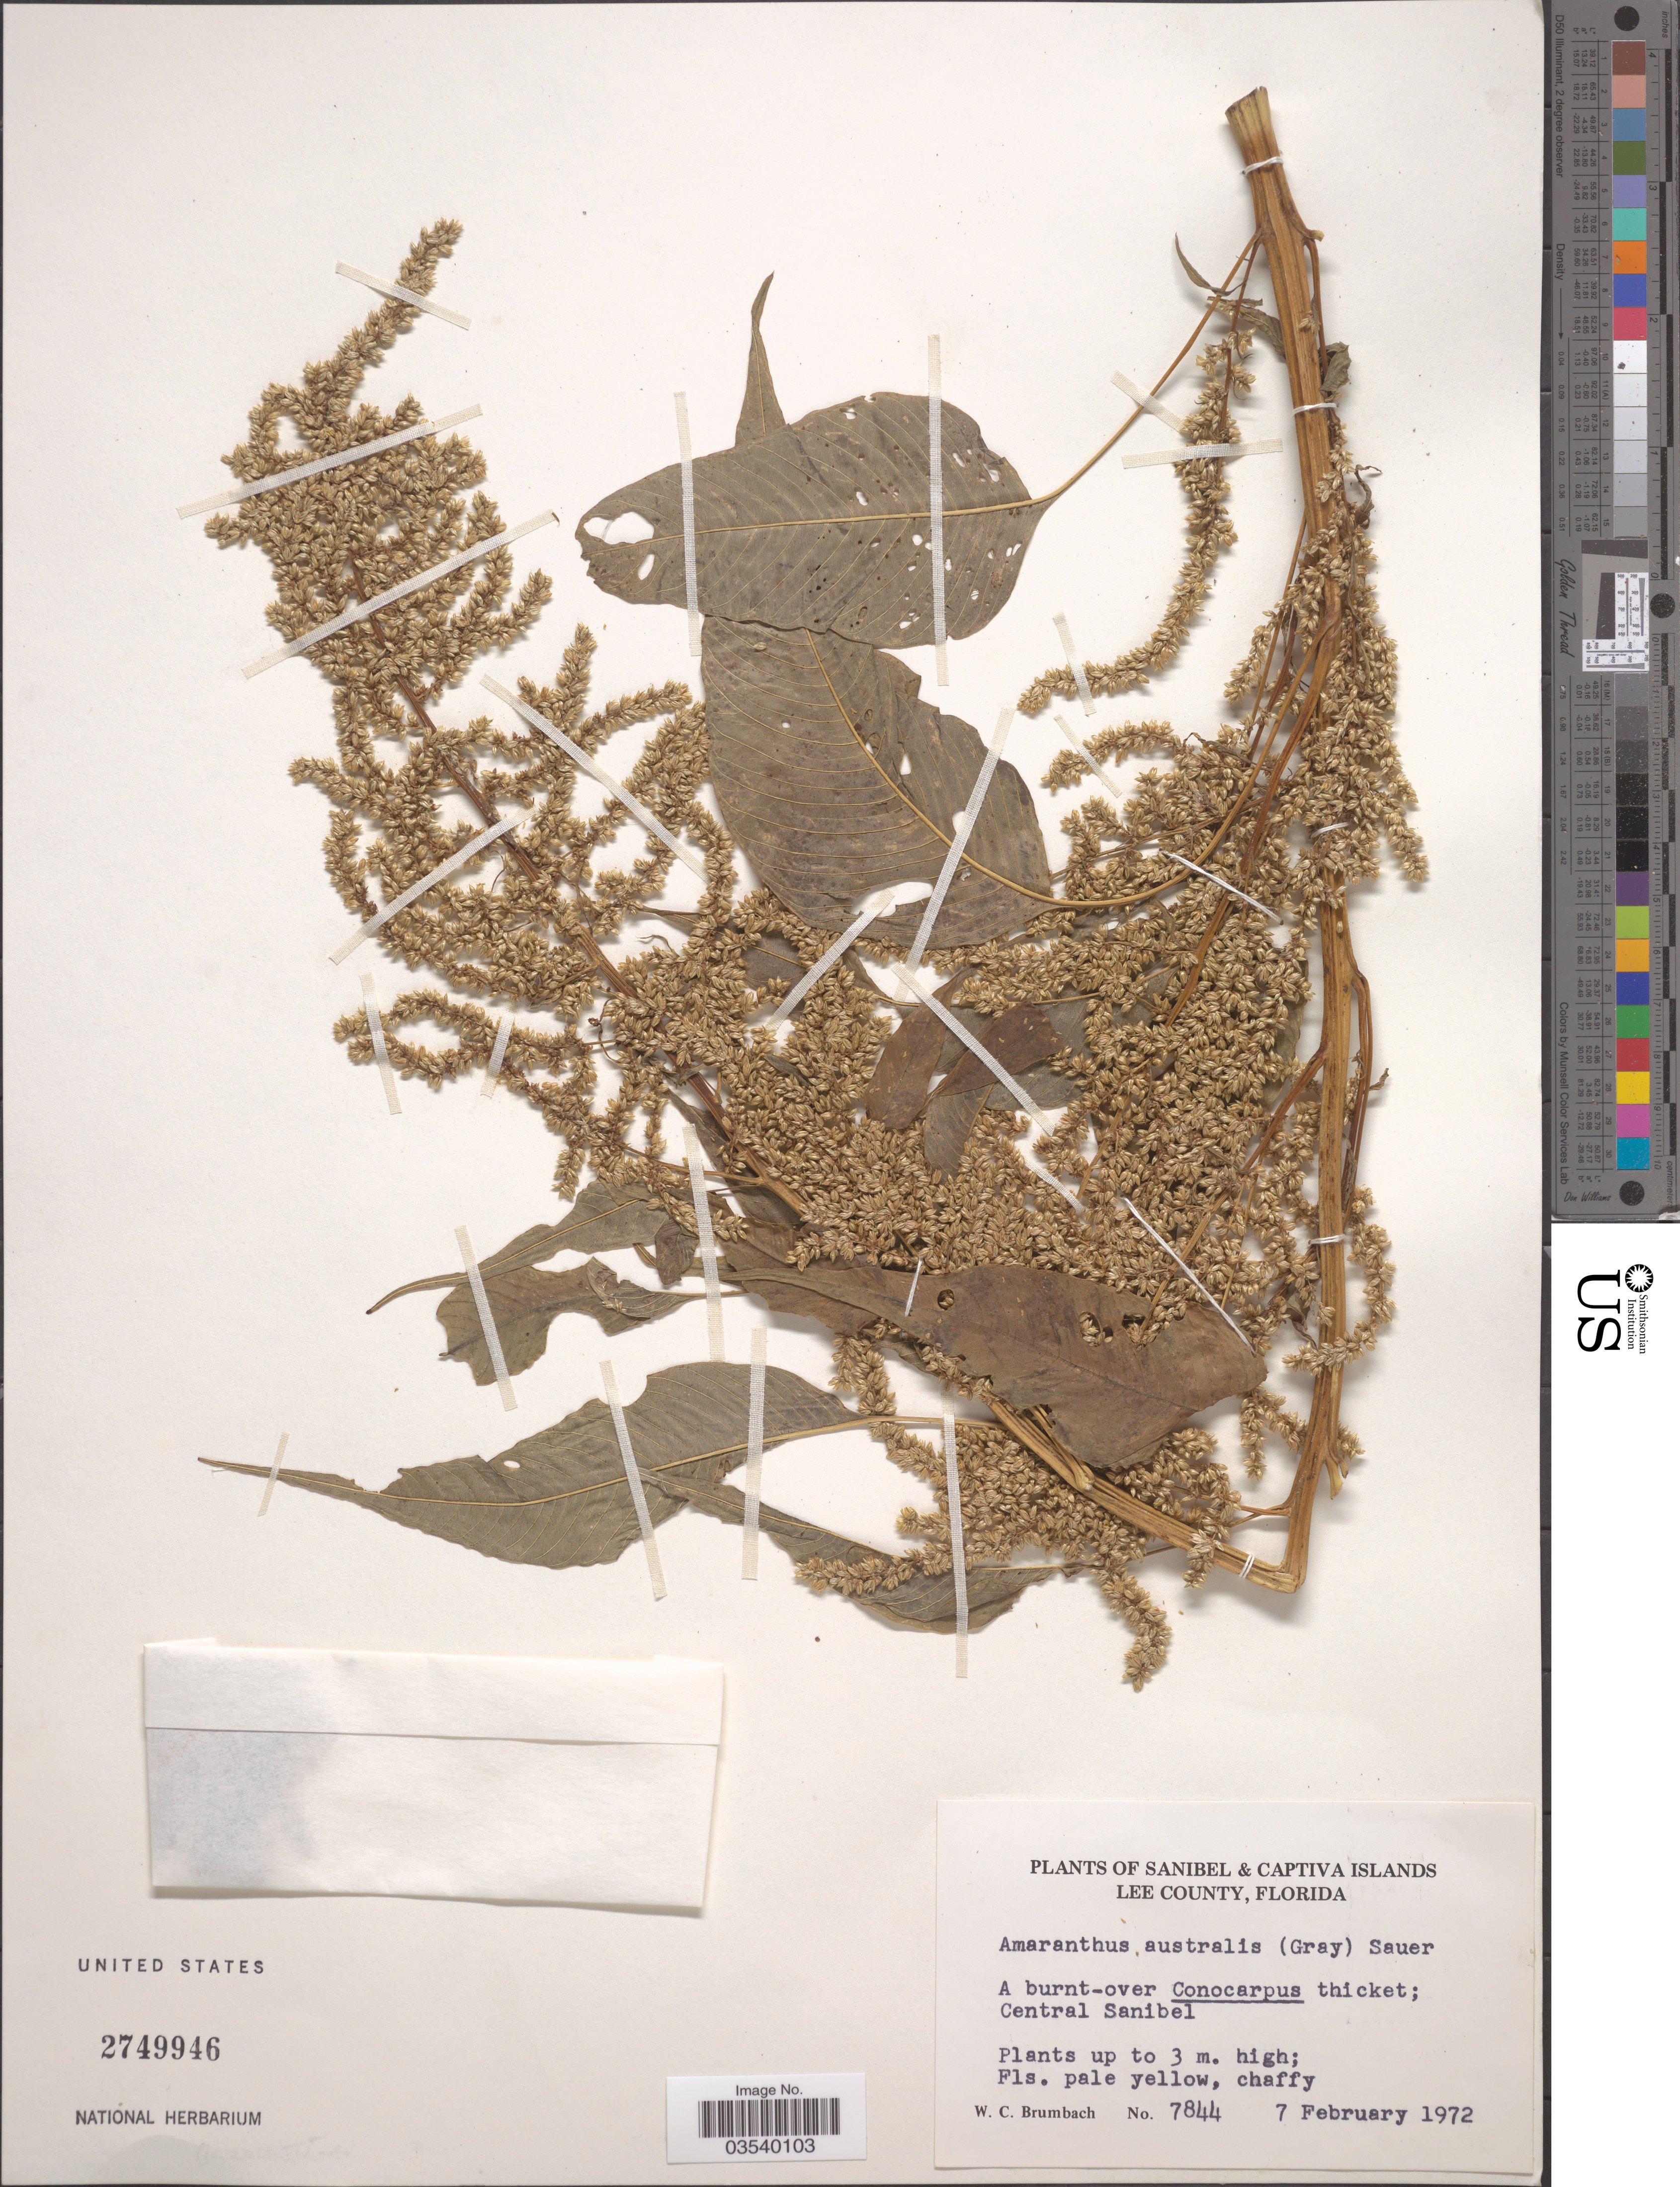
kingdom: Plantae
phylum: Tracheophyta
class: Magnoliopsida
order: Caryophyllales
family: Amaranthaceae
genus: Amaranthus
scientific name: Amaranthus australis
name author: (A. Gray) J.D. Sauer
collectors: W. C. Brumbach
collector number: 7844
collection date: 1972-02-07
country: United States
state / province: Florida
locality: Sanibel Islands. Lee County. Central Sanibel.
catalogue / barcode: US 2749946